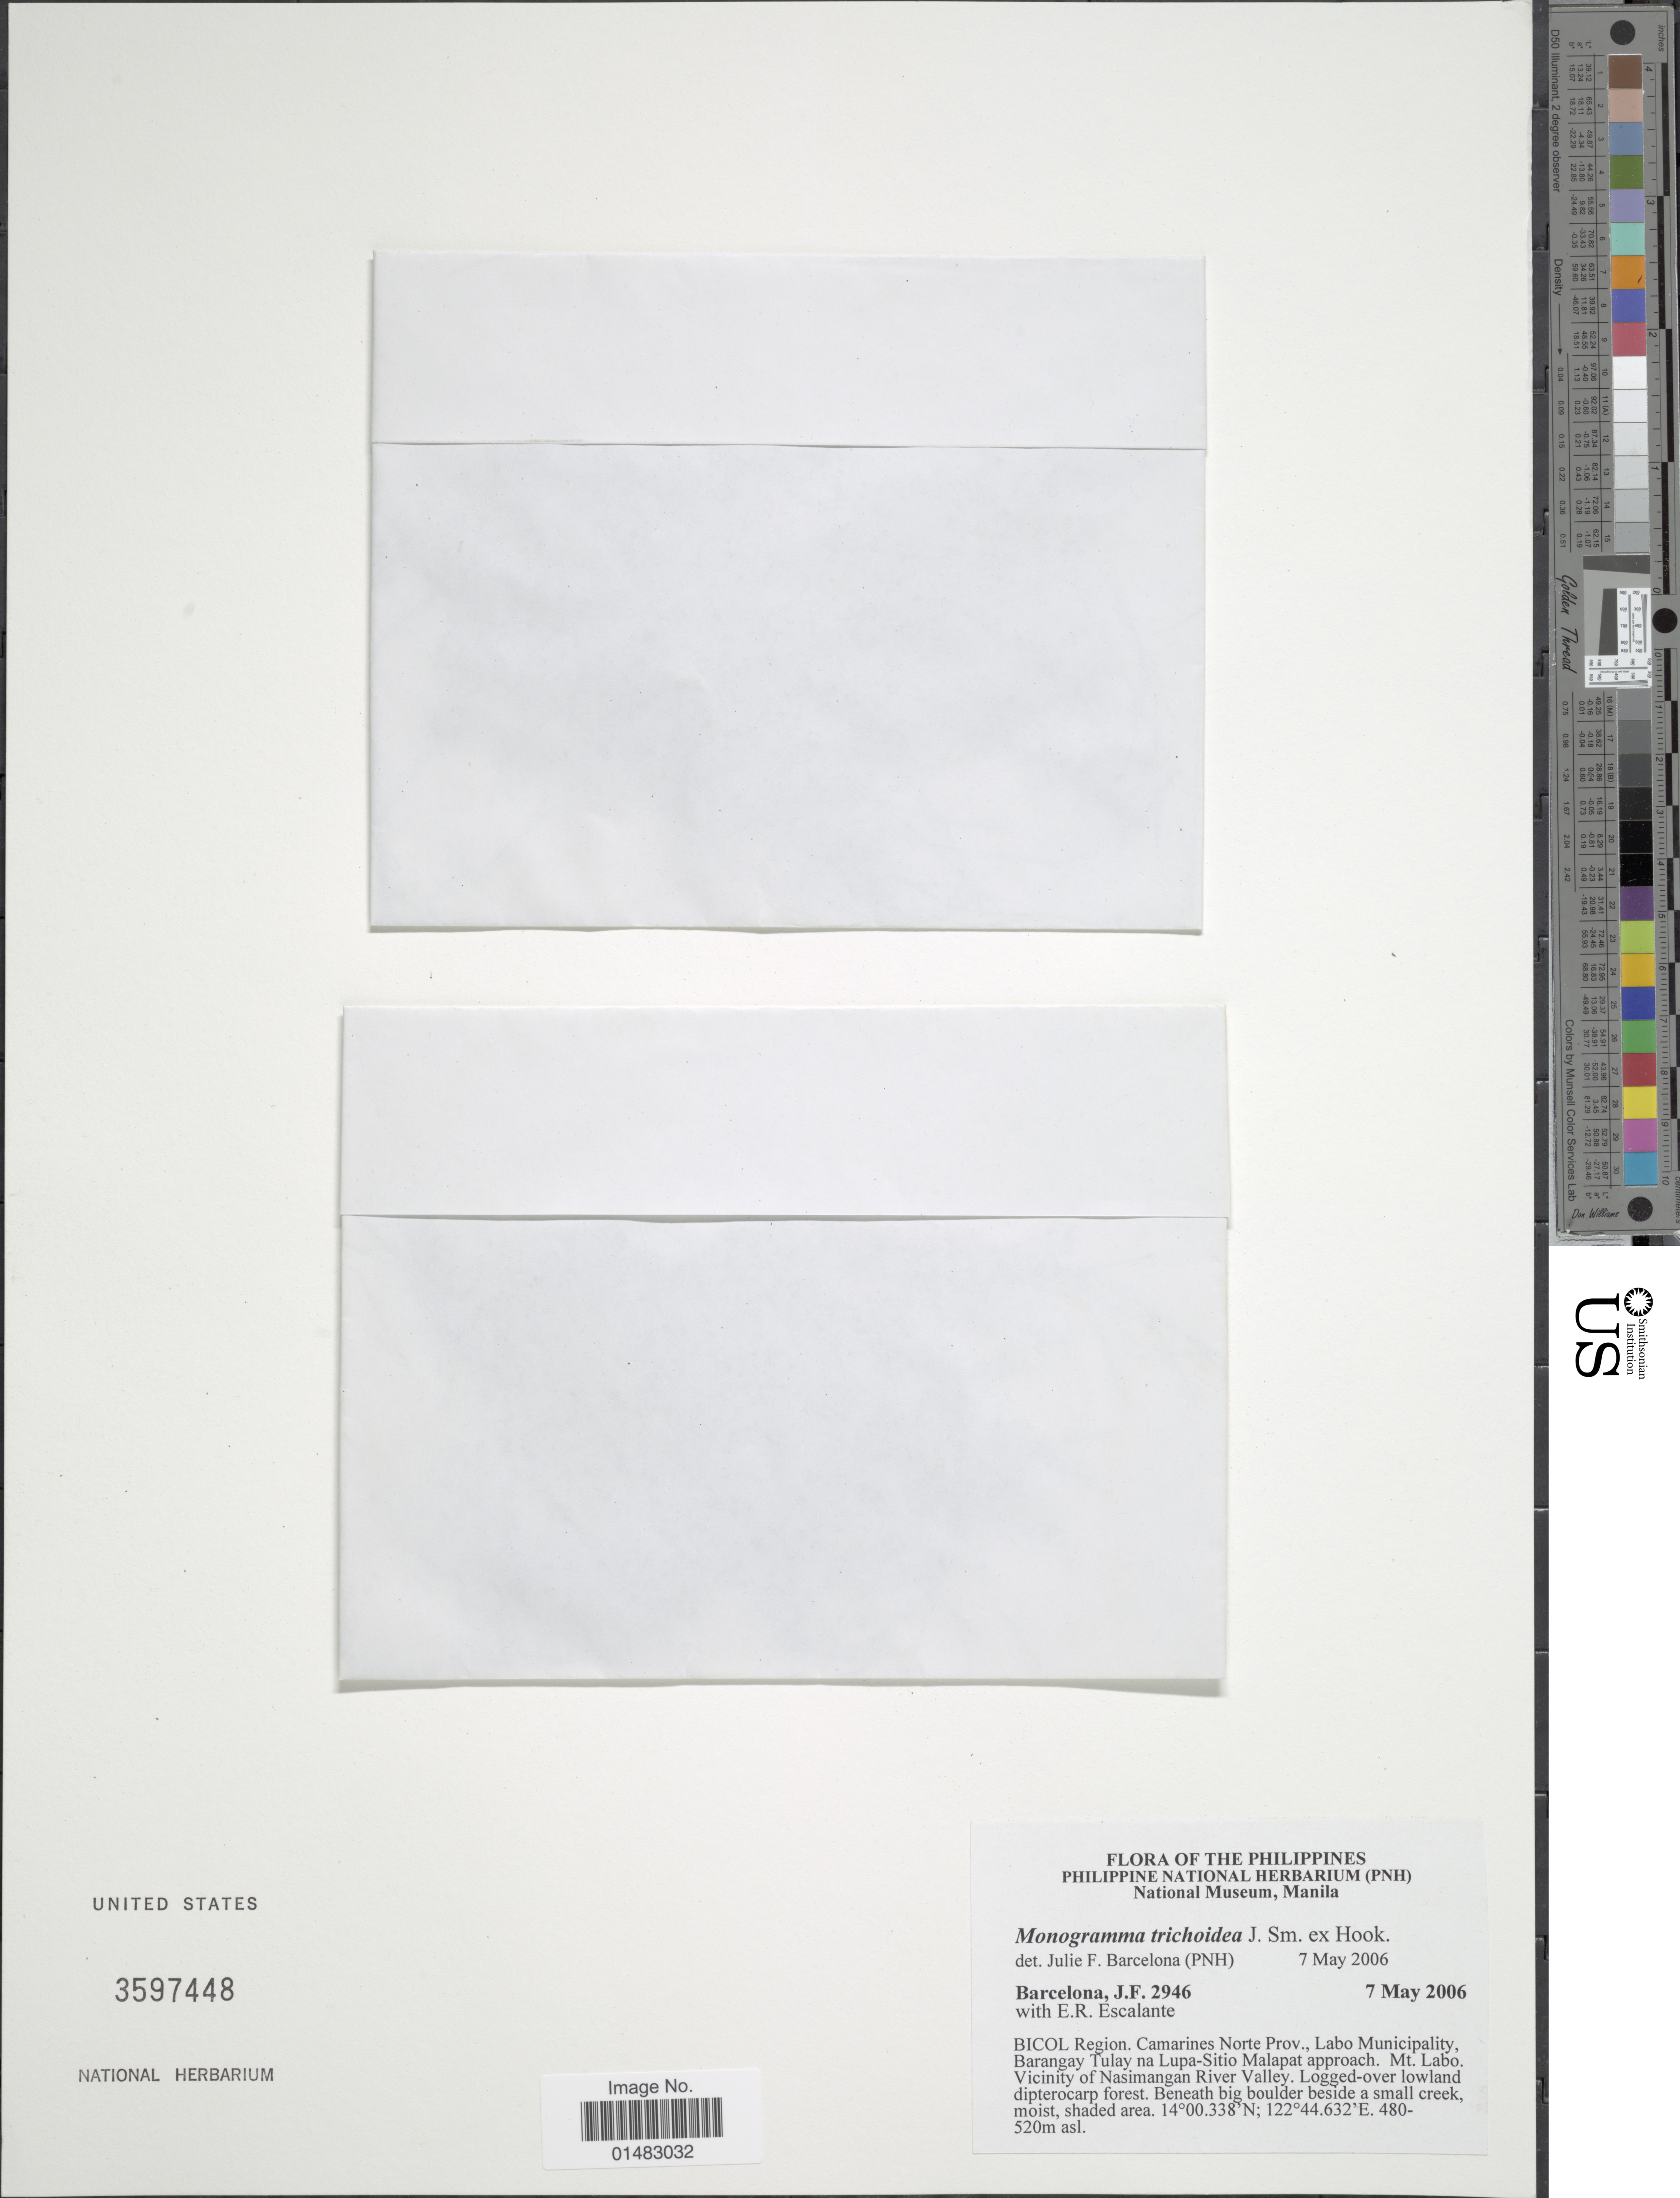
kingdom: Plantae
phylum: Tracheophyta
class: Polypodiopsida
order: Polypodiales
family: Pteridaceae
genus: Monogramma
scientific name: Monogramma trichoidea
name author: (Fée) Hook. & Baker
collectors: J. F. Barcelona & E. Escalante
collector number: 2946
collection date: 2006-05-07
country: Philippines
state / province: Bicol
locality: Camarines Norte Prov., Labo Municipality, Barangay Tulay na Lupa-Sitio Malapat approach, Mt. Labo, Vicinity of Nasimangan River Valley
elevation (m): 480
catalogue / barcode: US 3597448